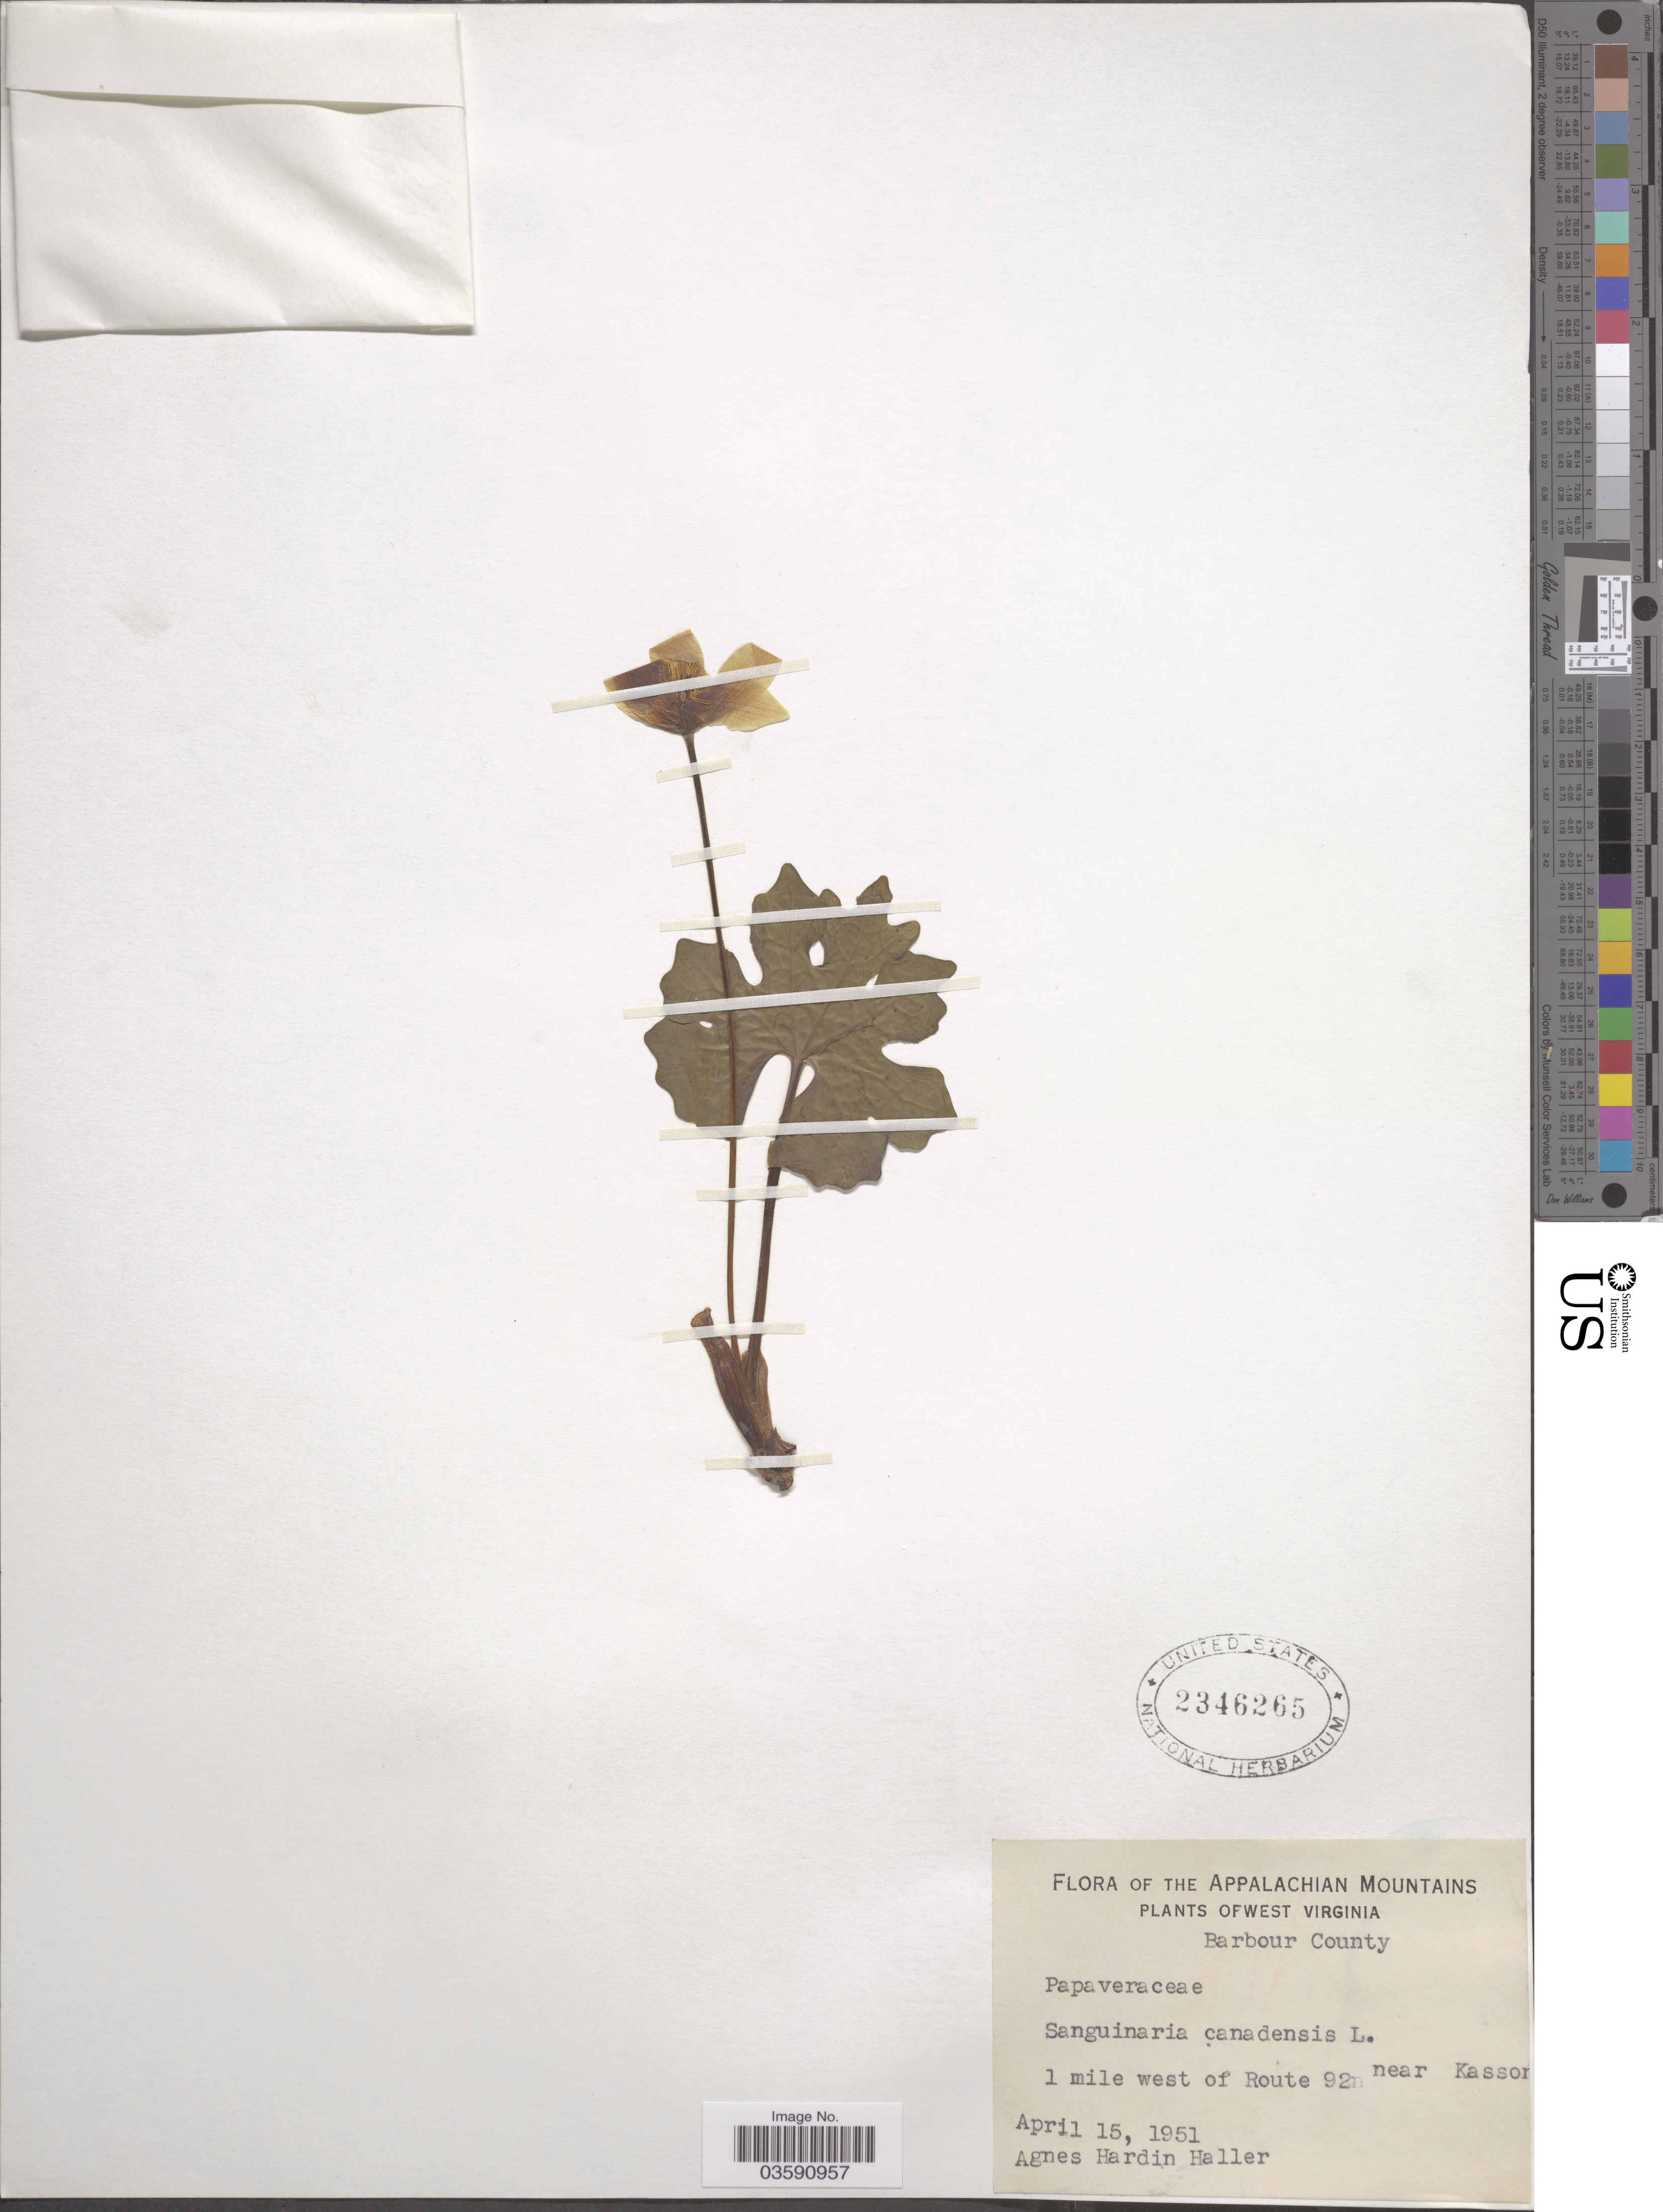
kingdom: Plantae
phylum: Tracheophyta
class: Magnoliopsida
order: Ranunculales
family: Papaveraceae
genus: Sanguinaria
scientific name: Sanguinaria canadensis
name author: L.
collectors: A. Haller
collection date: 1951-04-15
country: United States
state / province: West Virginia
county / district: Barbour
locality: The Appalachian Mountains. Barbour County. 1 mile west of Route 92 near Kasson.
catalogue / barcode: US 2346265